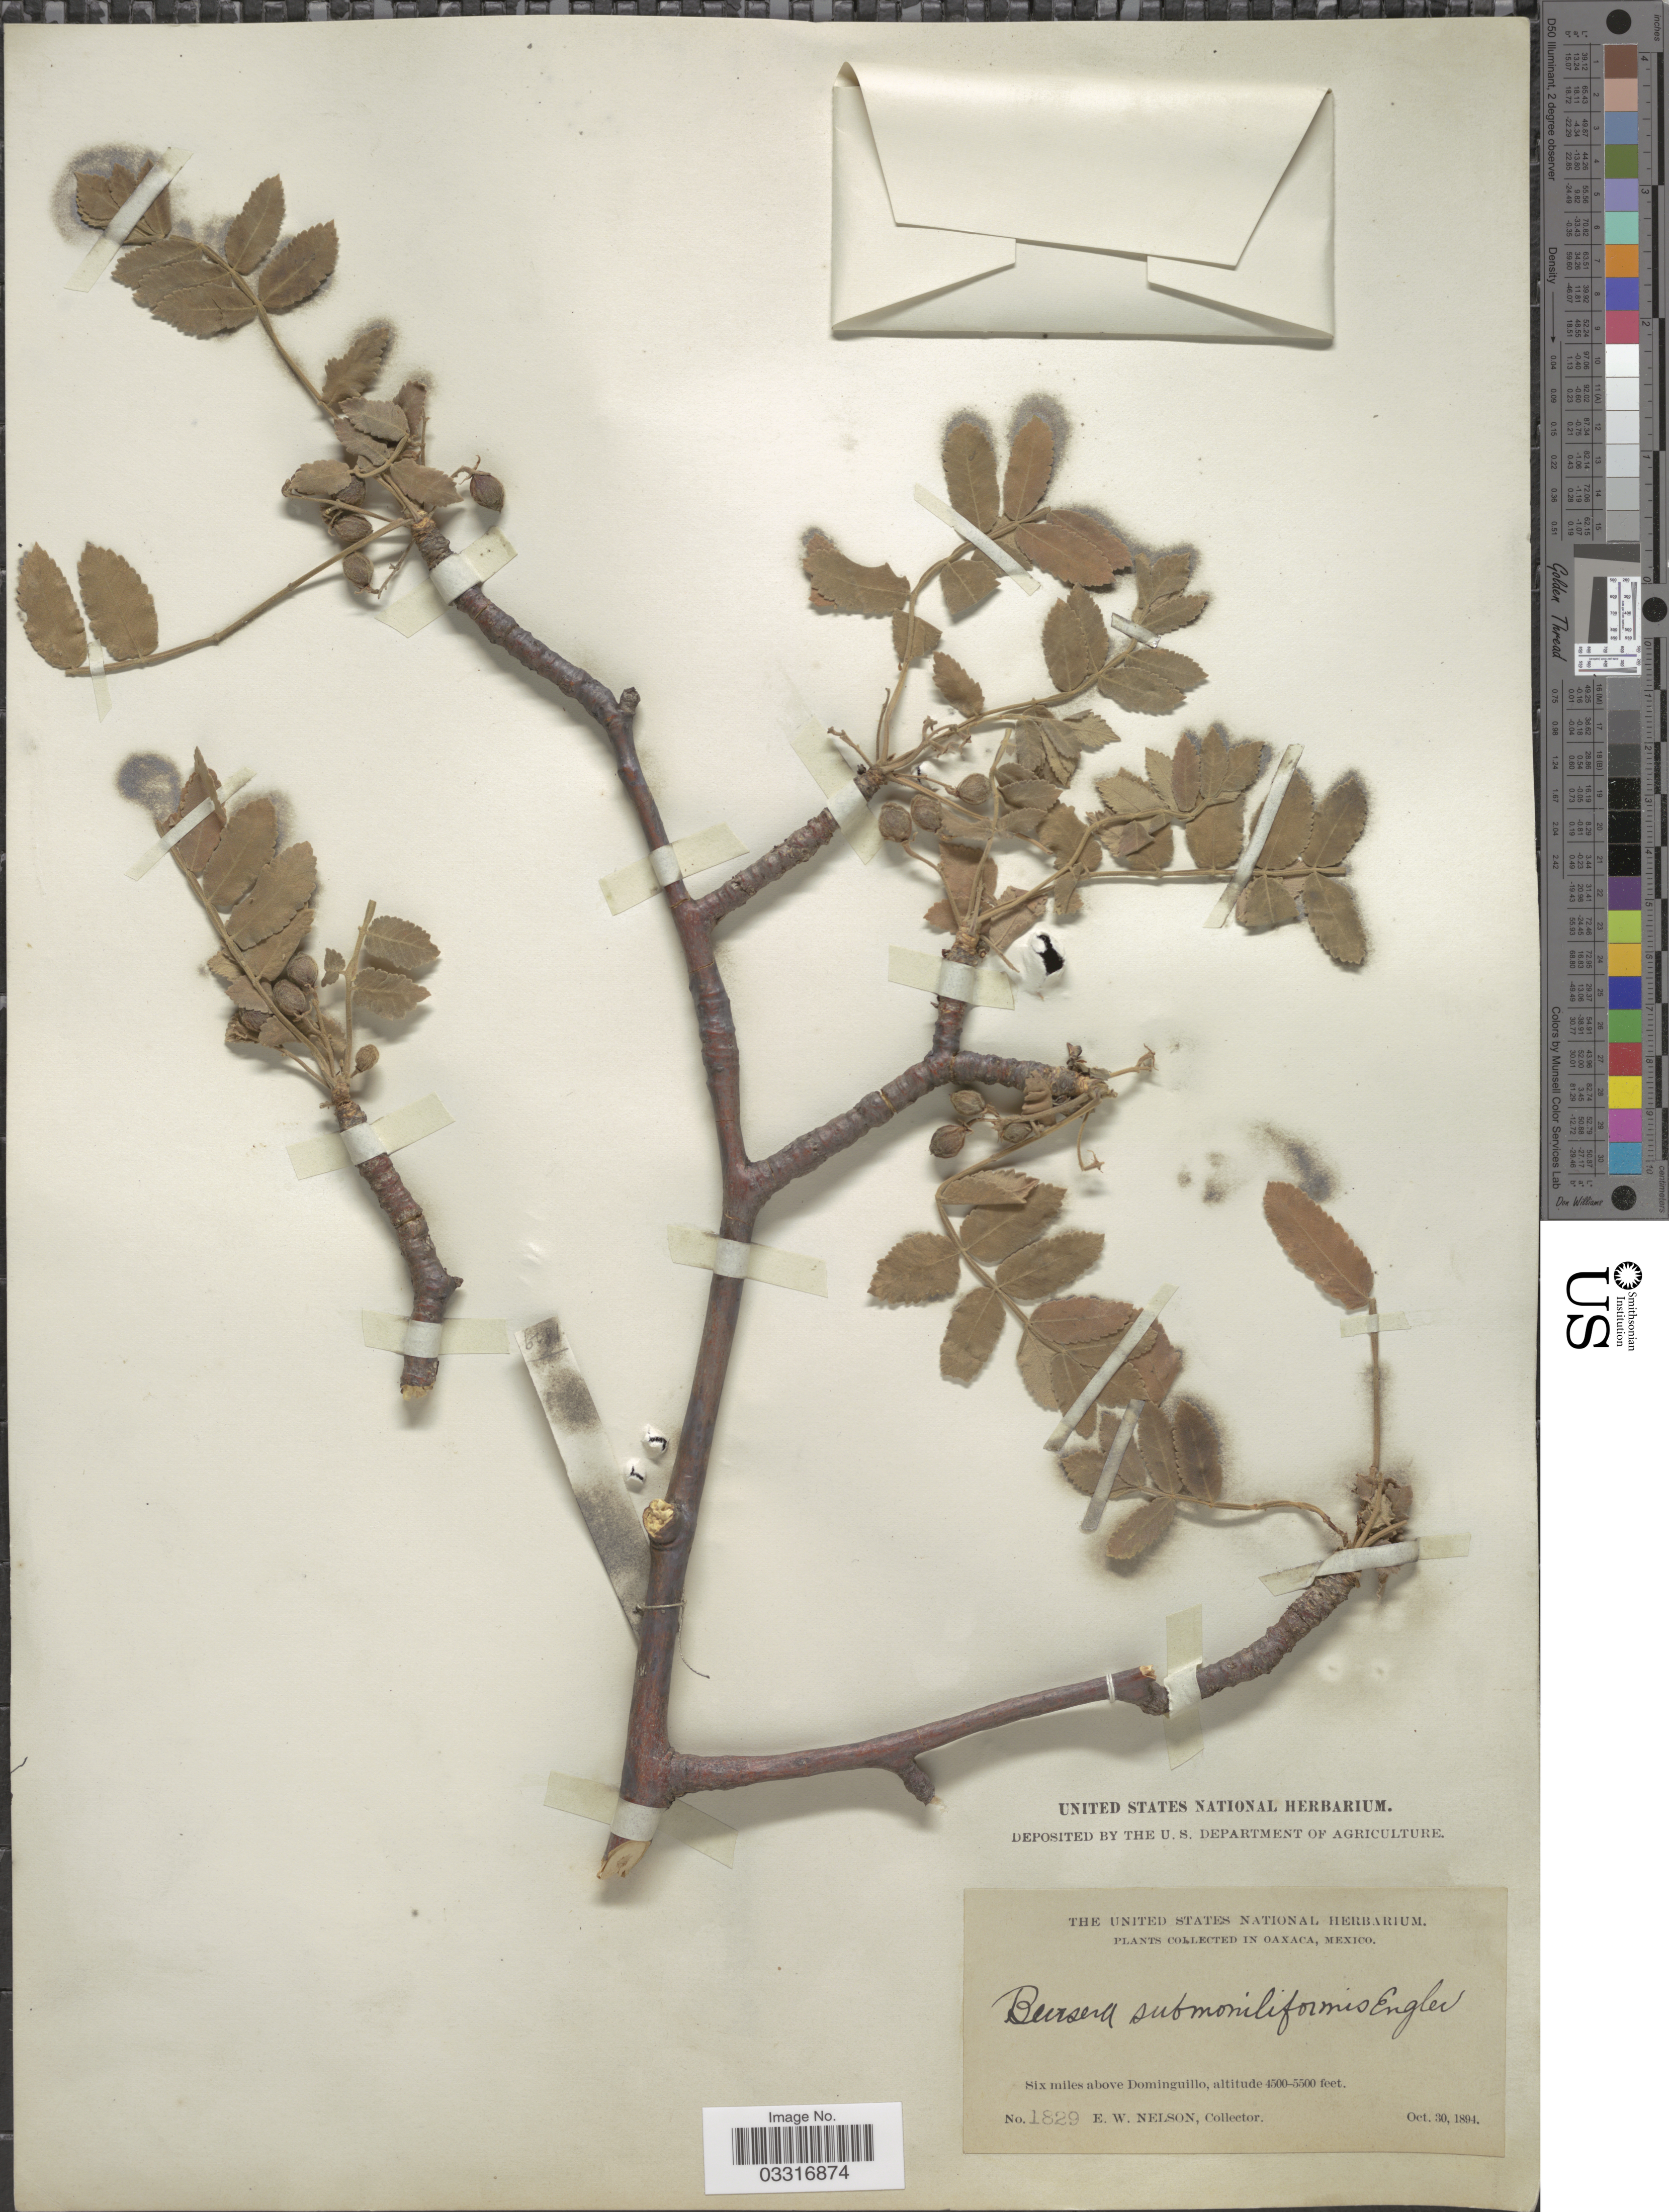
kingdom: Plantae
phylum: Tracheophyta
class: Magnoliopsida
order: Sapindales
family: Burseraceae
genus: Bursera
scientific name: Bursera submoniliformis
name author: Engl. in A. DC.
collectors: E. W. Nelson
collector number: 1829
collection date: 1894-10-30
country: Mexico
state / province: Oaxaca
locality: Six miles above Dominguillo.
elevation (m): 1372